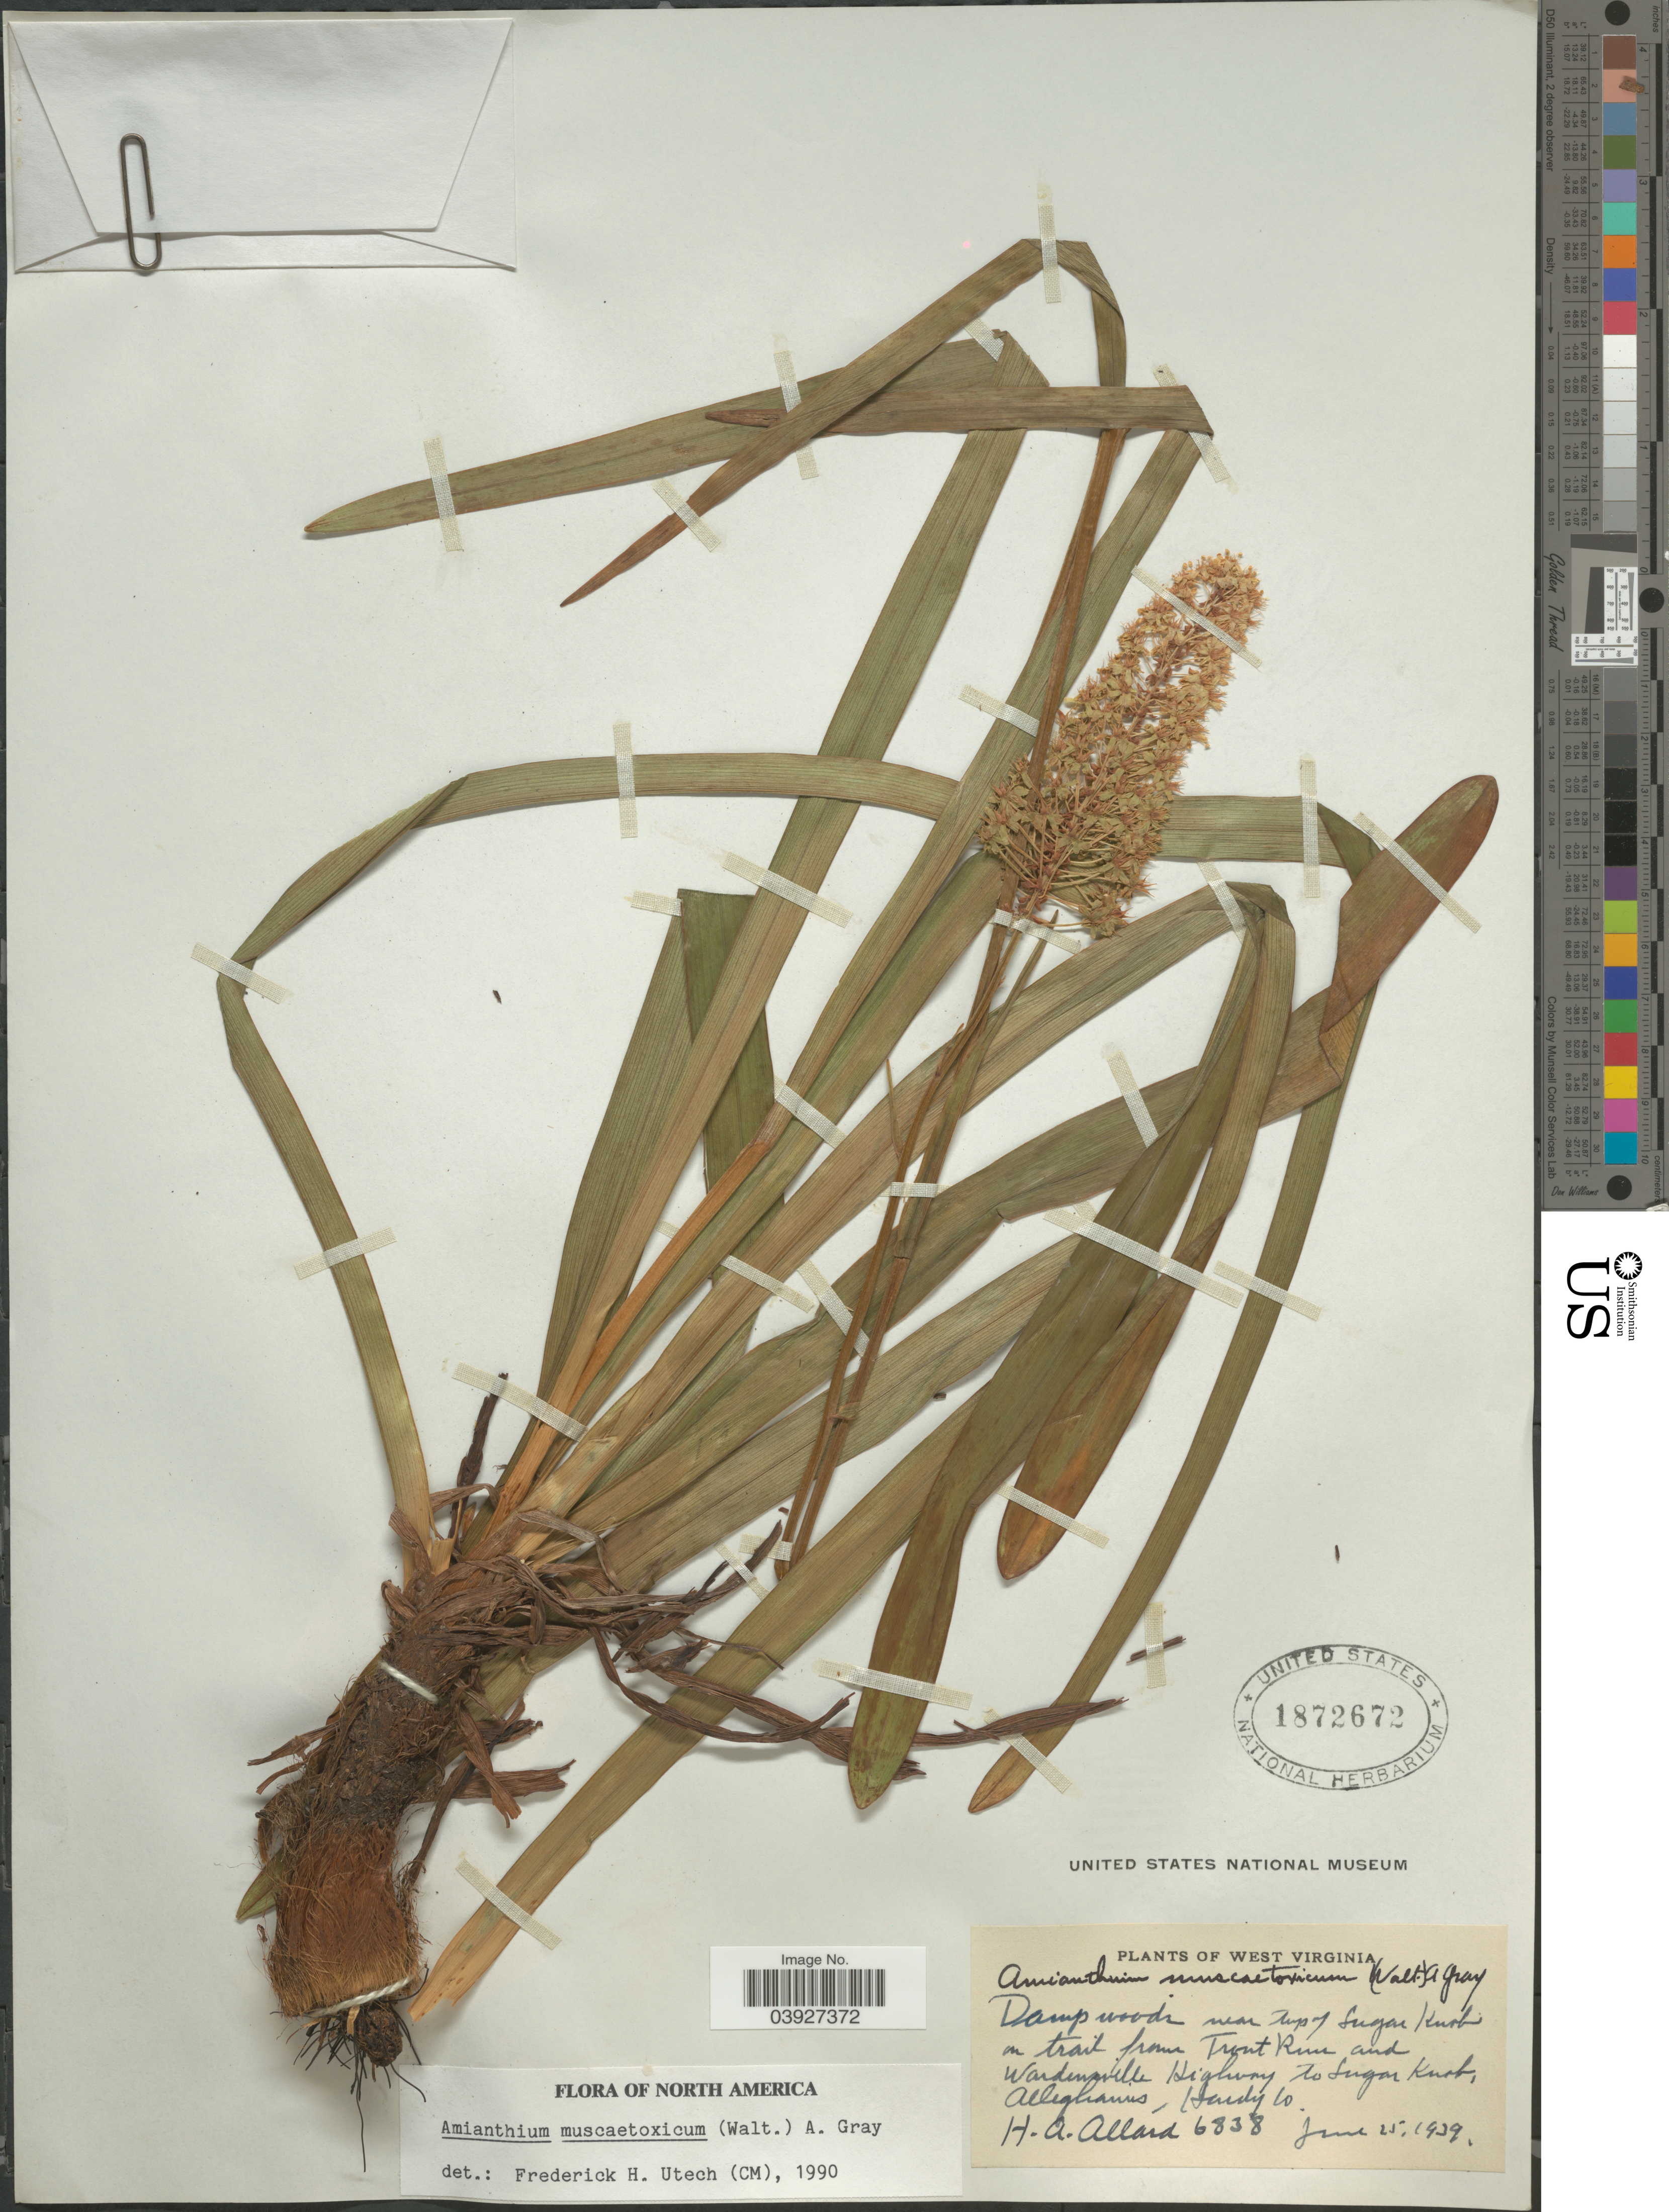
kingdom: Plantae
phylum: Tracheophyta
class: Liliopsida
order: Liliales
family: Melanthiaceae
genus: Amianthium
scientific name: Amianthium muscitoxicum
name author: (Walter) A. Gray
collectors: H. A. Allard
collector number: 6838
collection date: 1939-06-25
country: United States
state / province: West Virginia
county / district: Hardy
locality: Damp woods near top of Sugar Knob on trail from Trout Run and Wardensville Highway to Sugar Knob, Alleghanies, Hardy Co.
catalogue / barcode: US 1872672